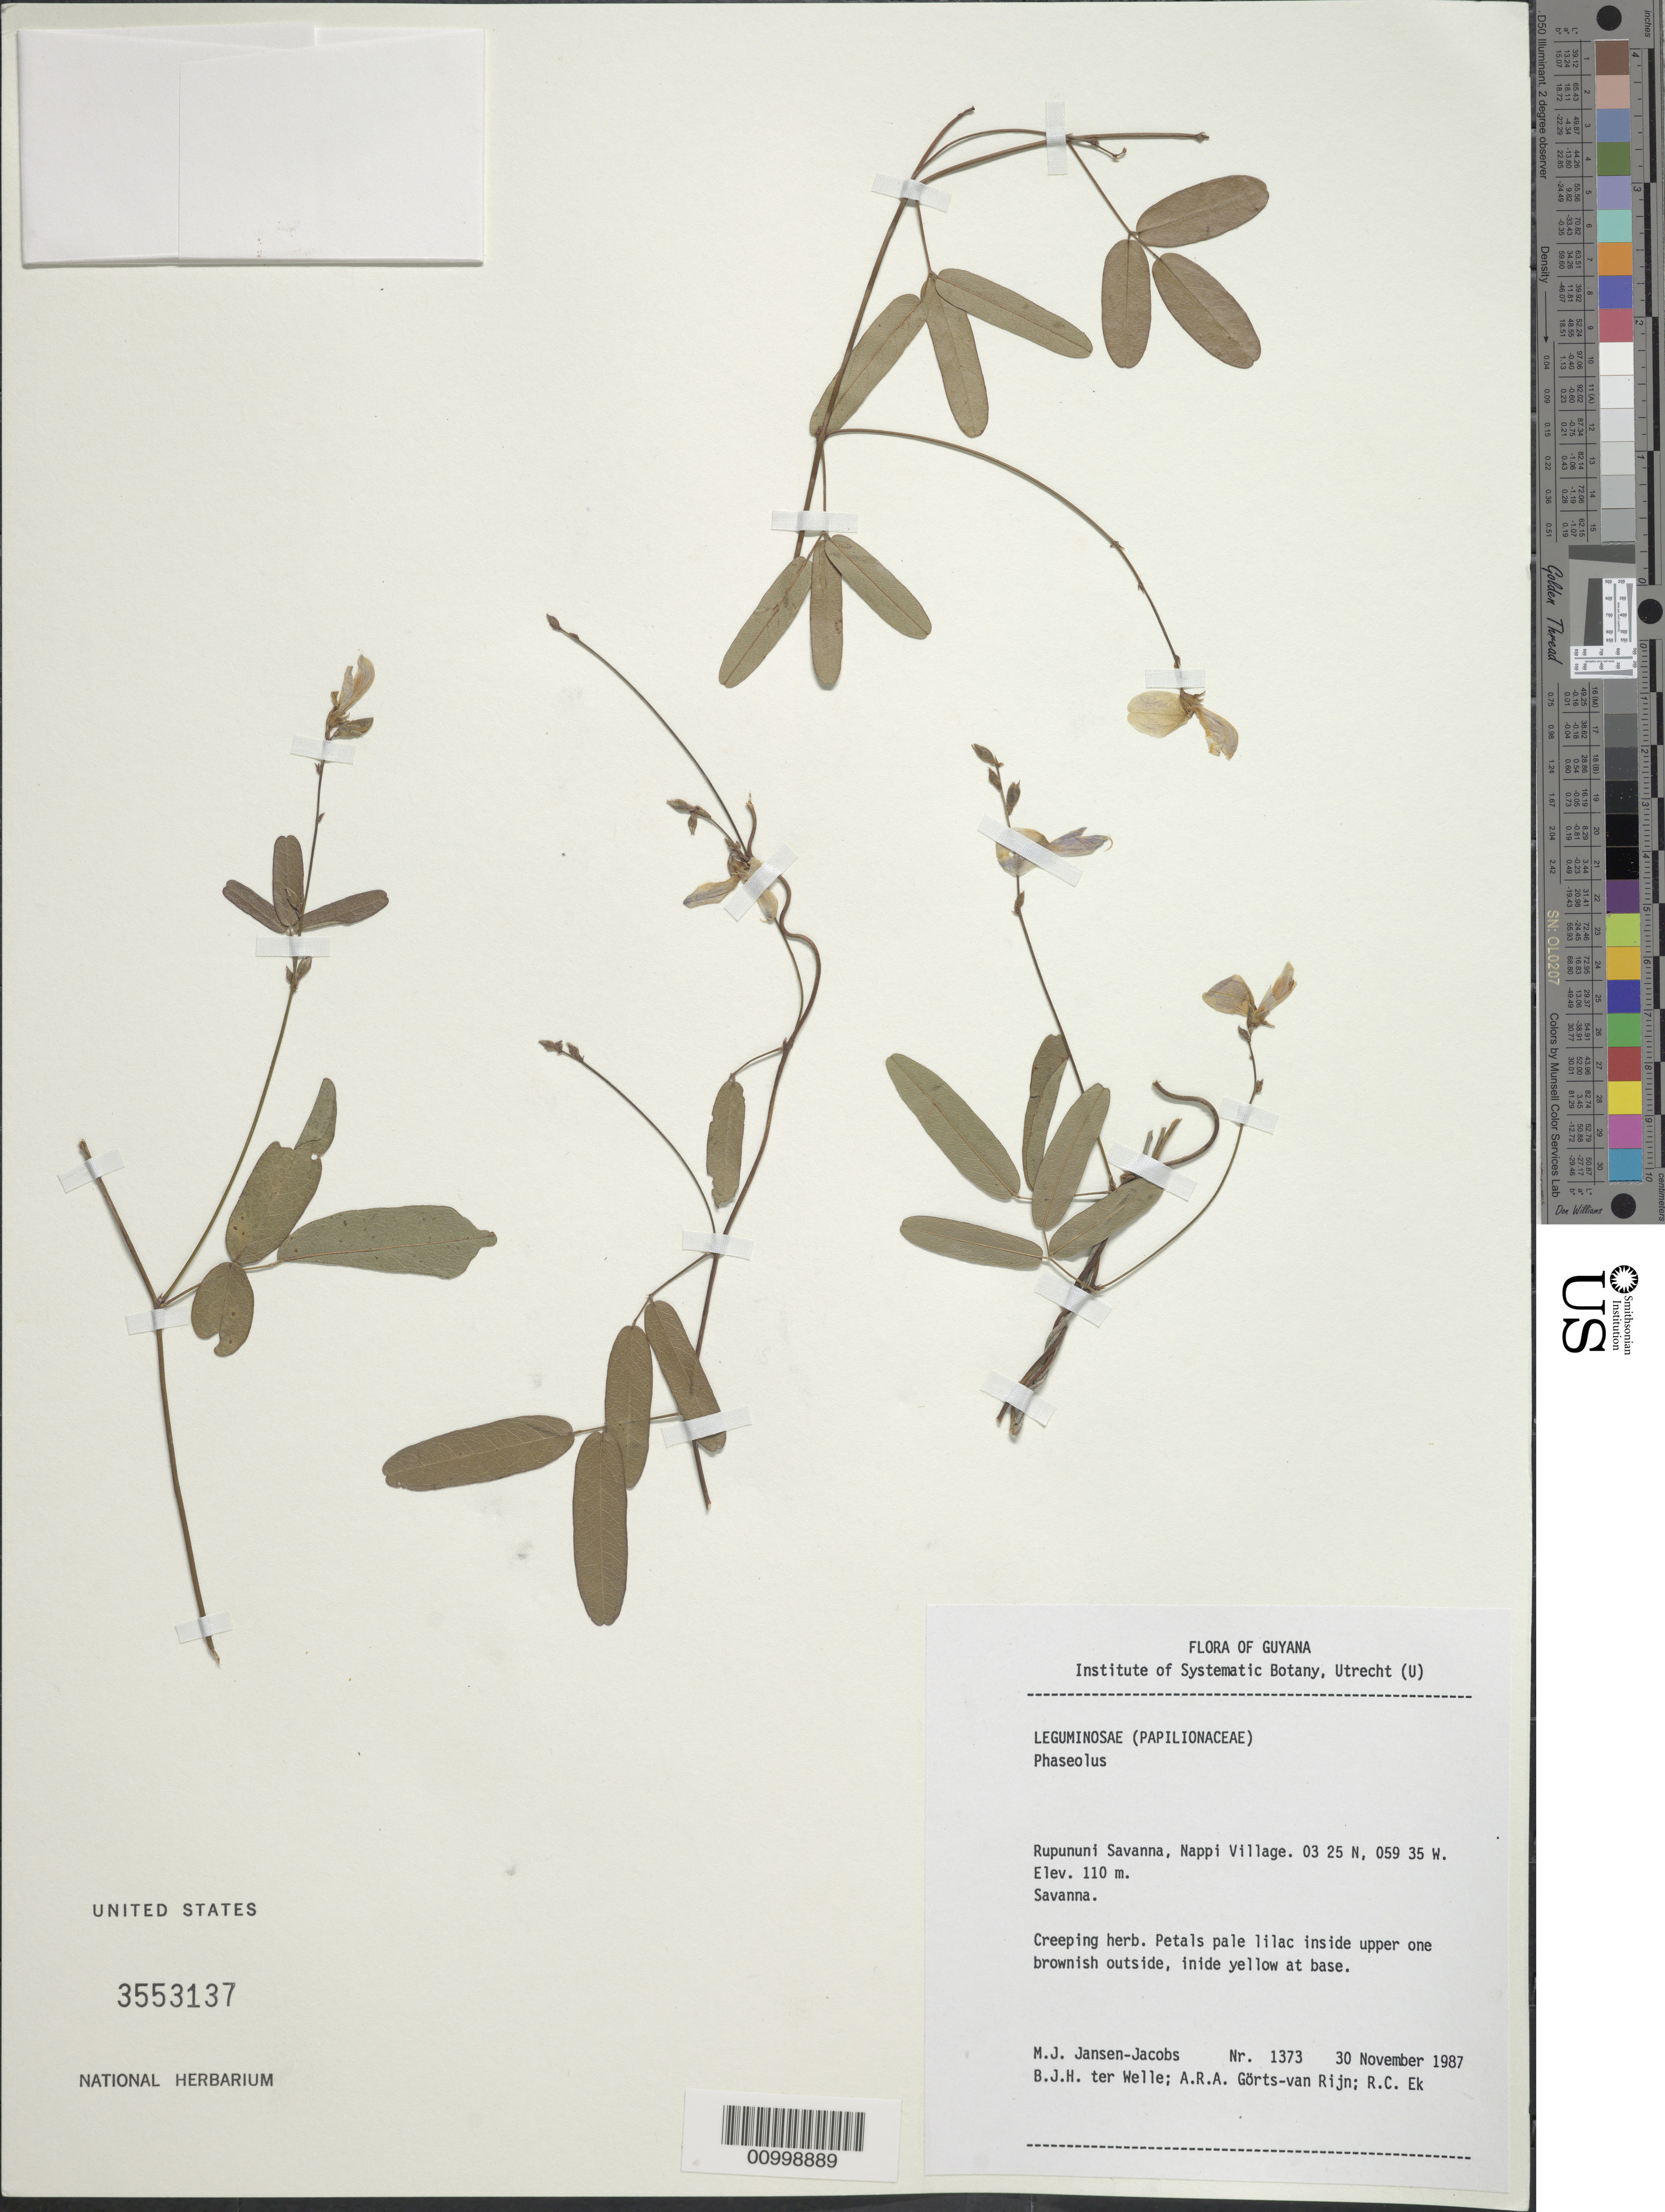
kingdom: Plantae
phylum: Tracheophyta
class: Magnoliopsida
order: Fabales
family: Fabaceae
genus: Phaseolus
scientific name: Phaseolus sp.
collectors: M. J. Jansen-Jacobs, B. Welle, A. .R. A. Görts-van Rijn & R. C. Ek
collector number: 1373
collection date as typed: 30-Nov-87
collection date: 1987-11-30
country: Guyana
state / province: U. Takutu-U. Essequibo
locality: Nappi Village, Rupununi Savanna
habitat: Savanna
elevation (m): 110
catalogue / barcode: US 3553137